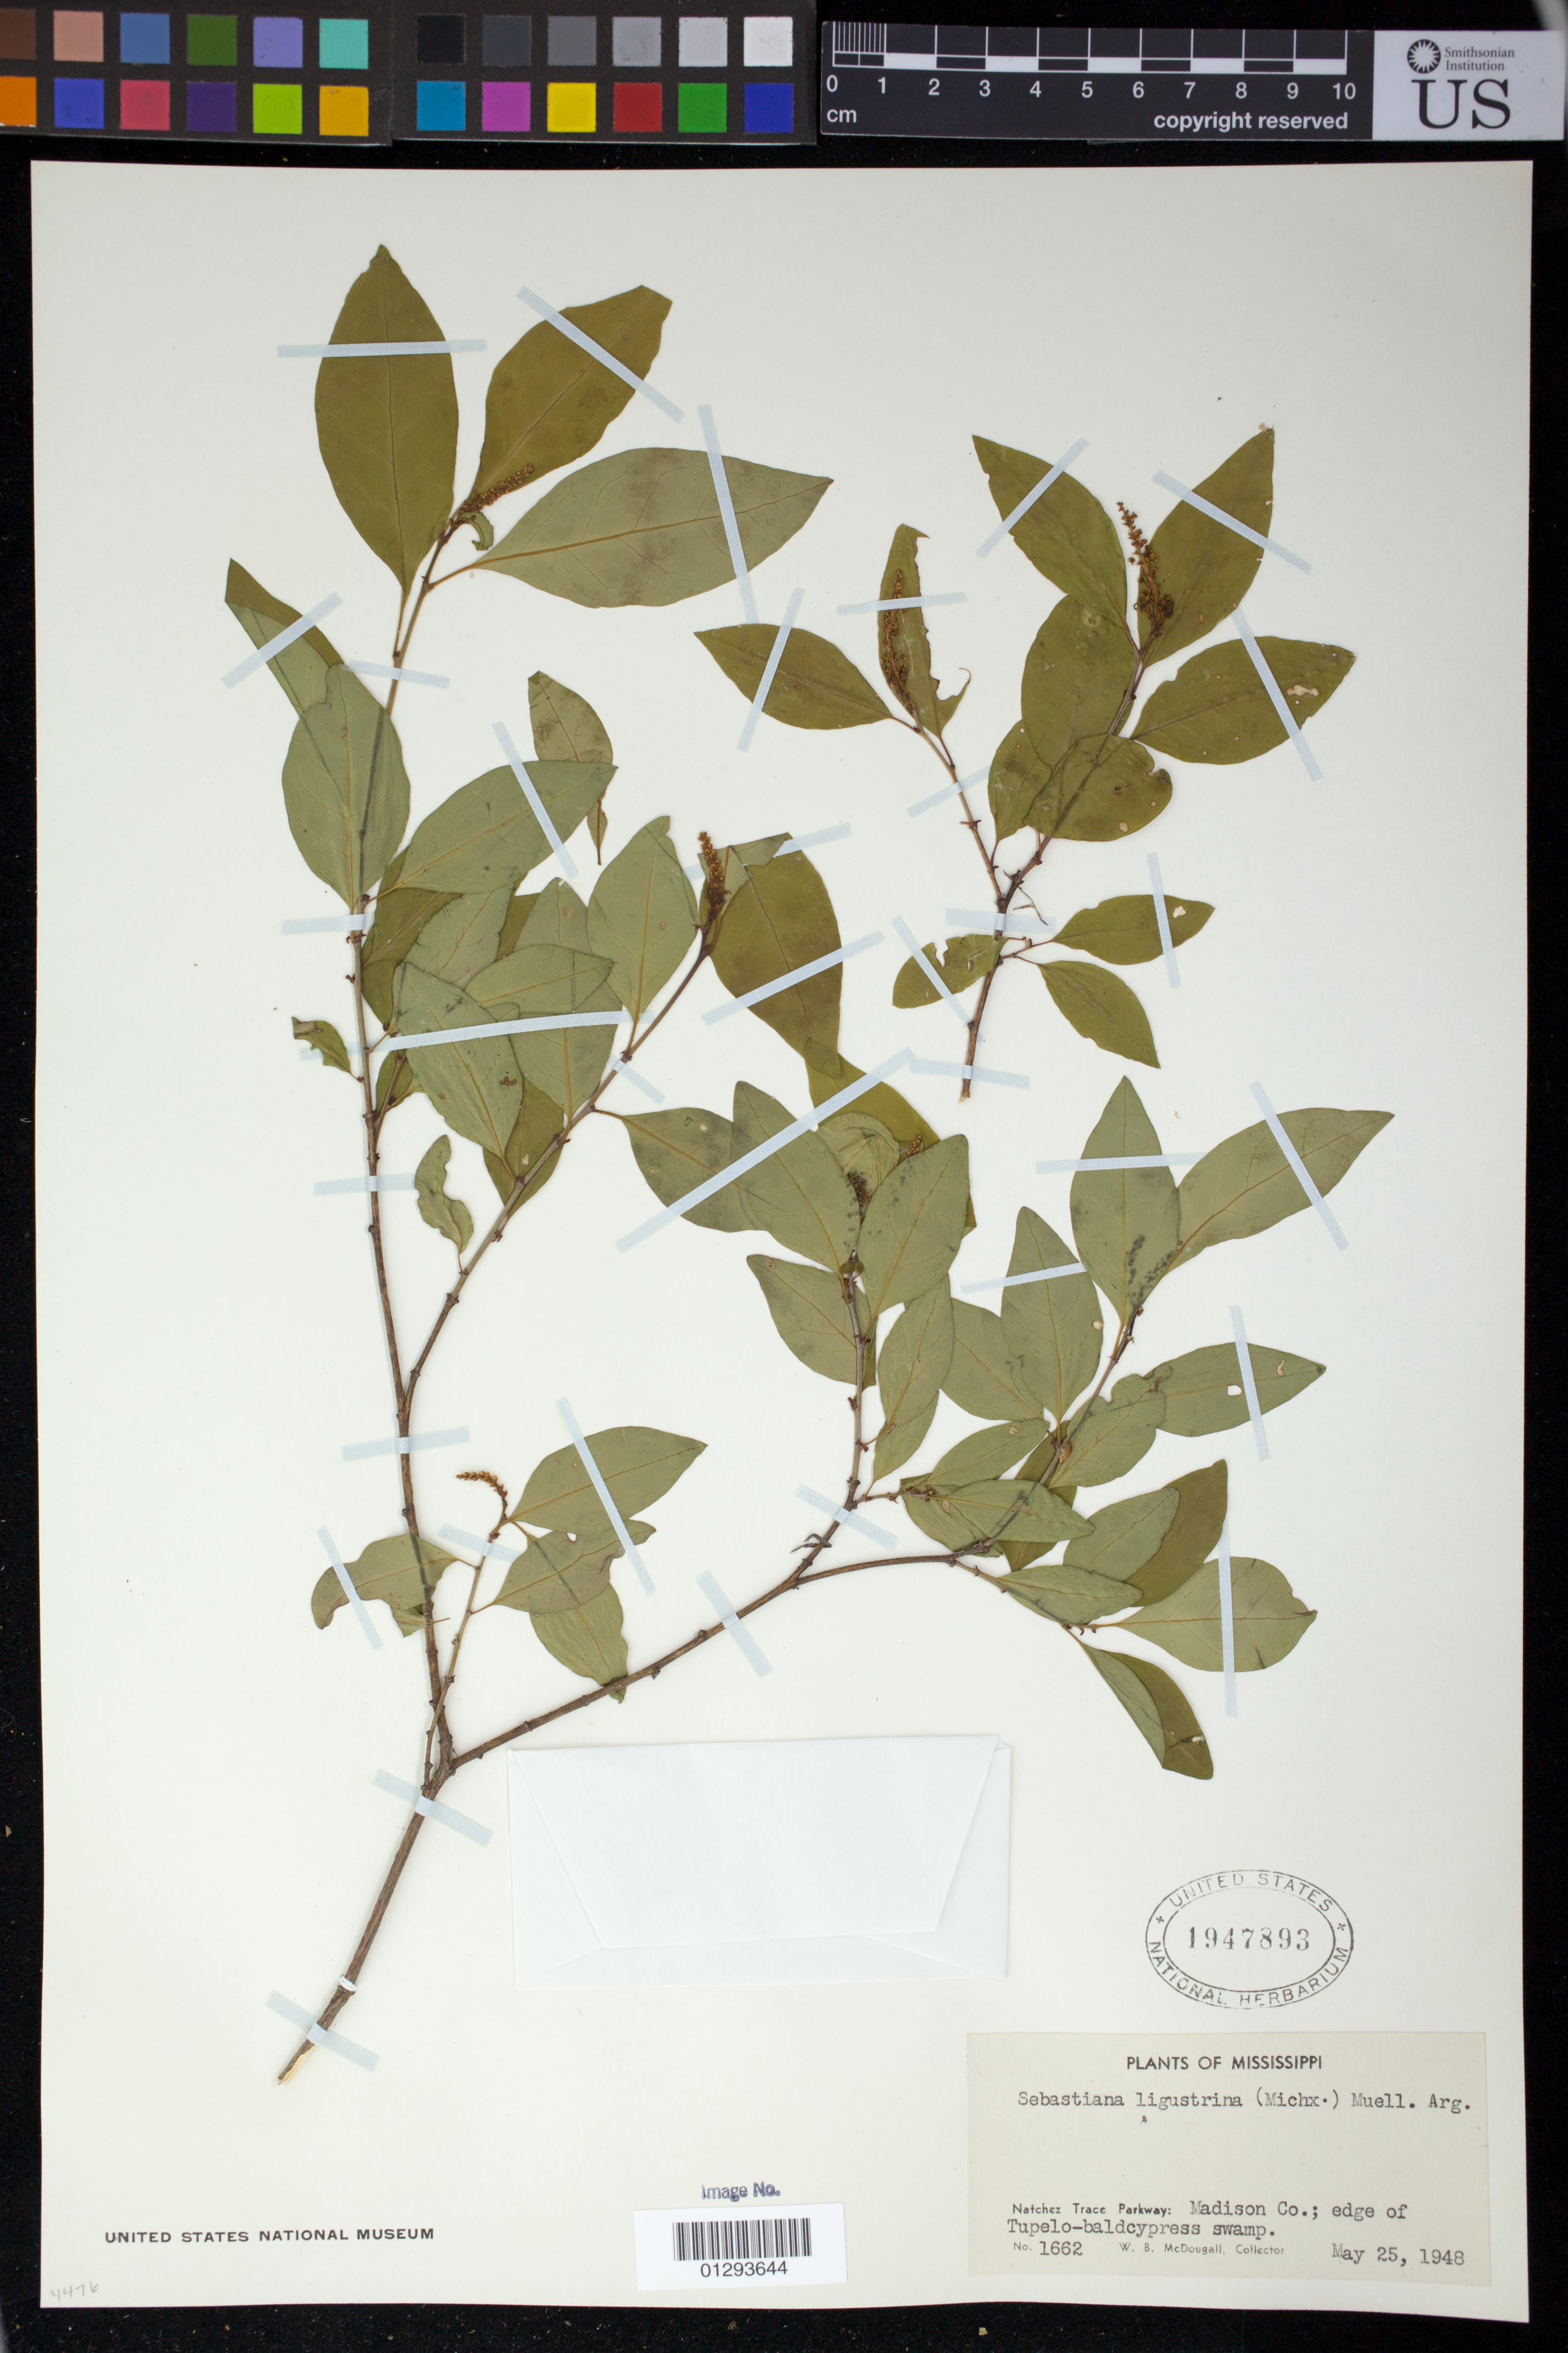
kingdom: Plantae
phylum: Tracheophyta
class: Magnoliopsida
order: Malpighiales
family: Euphorbiaceae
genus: Sebastiania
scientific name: Sebastiania fruticosa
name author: (Bartram) Fernald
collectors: W. B. McDougal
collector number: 1662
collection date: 1948-05-25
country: United States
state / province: Mississippi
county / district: Madison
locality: Natchez Trace Parkway. Edge of Tupelo-Bald Cypress swamp.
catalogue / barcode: US 1947893